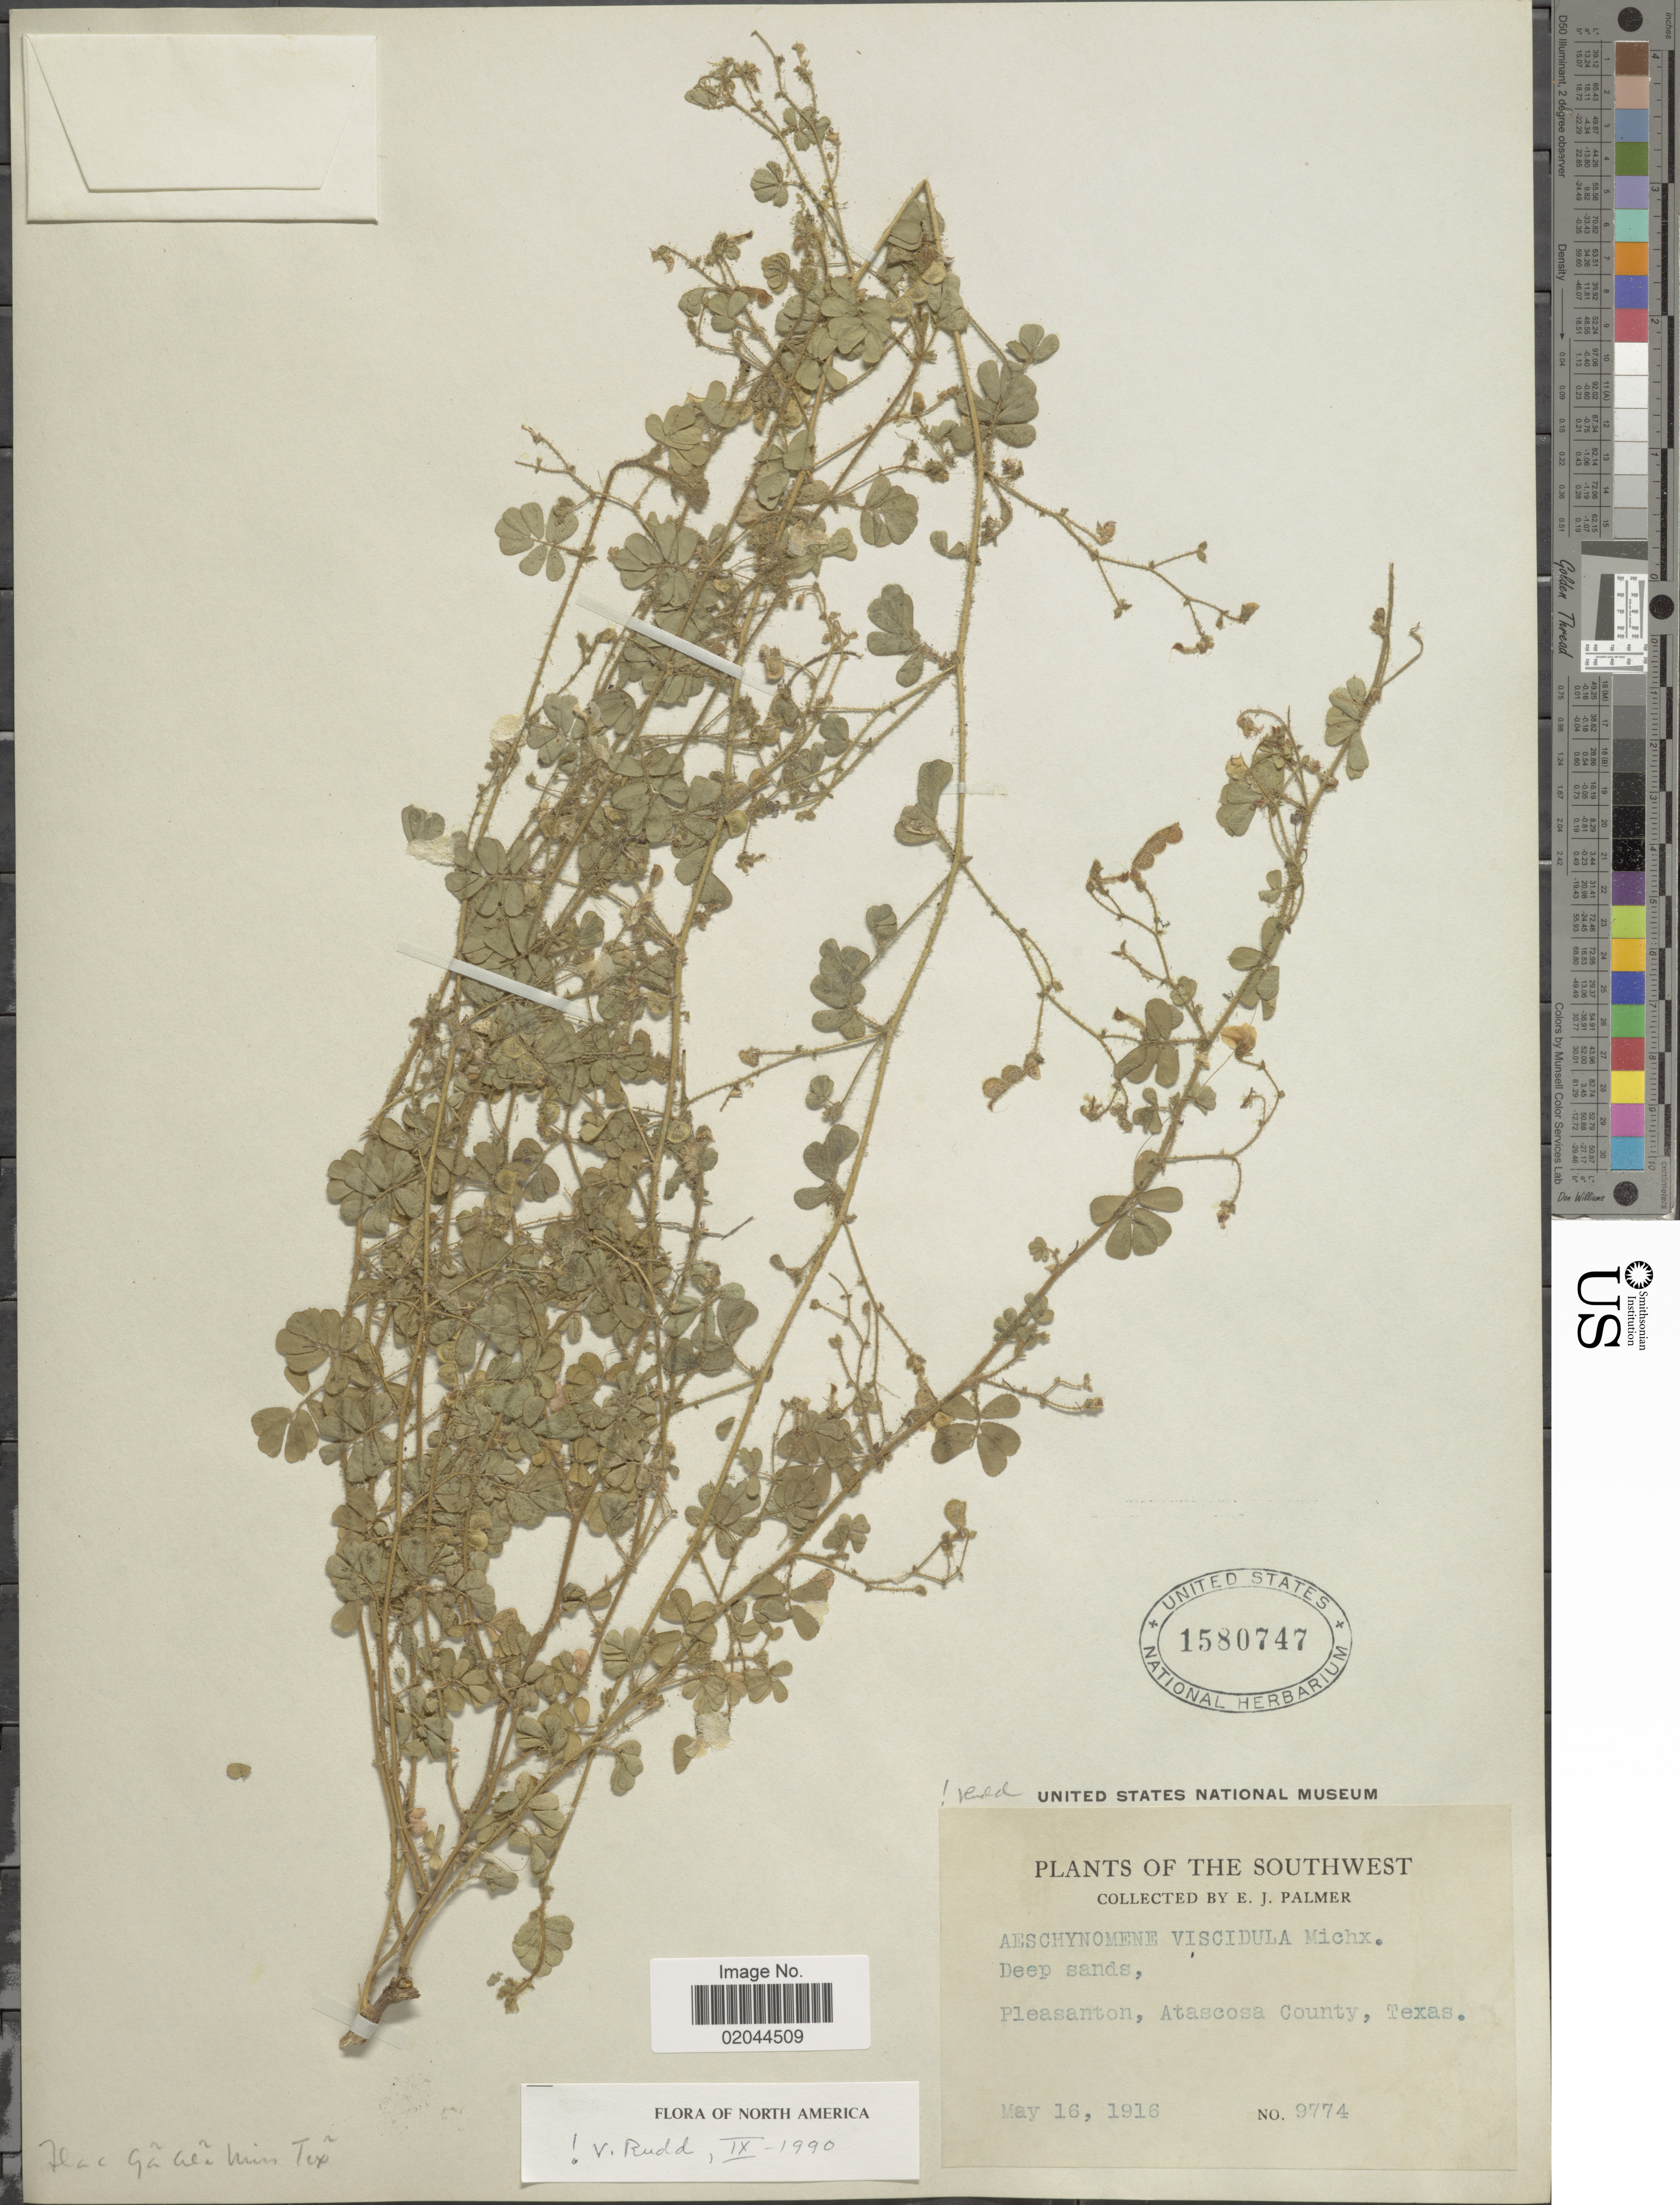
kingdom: Plantae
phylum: Tracheophyta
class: Magnoliopsida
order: Fabales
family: Fabaceae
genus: Aeschynomene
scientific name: Aeschynomene viscidula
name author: Michx.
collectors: E. J. Palmer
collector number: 9774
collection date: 1916-05-16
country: United States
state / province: Texas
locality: Pleasanton, Atascosa County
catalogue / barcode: US 1580747